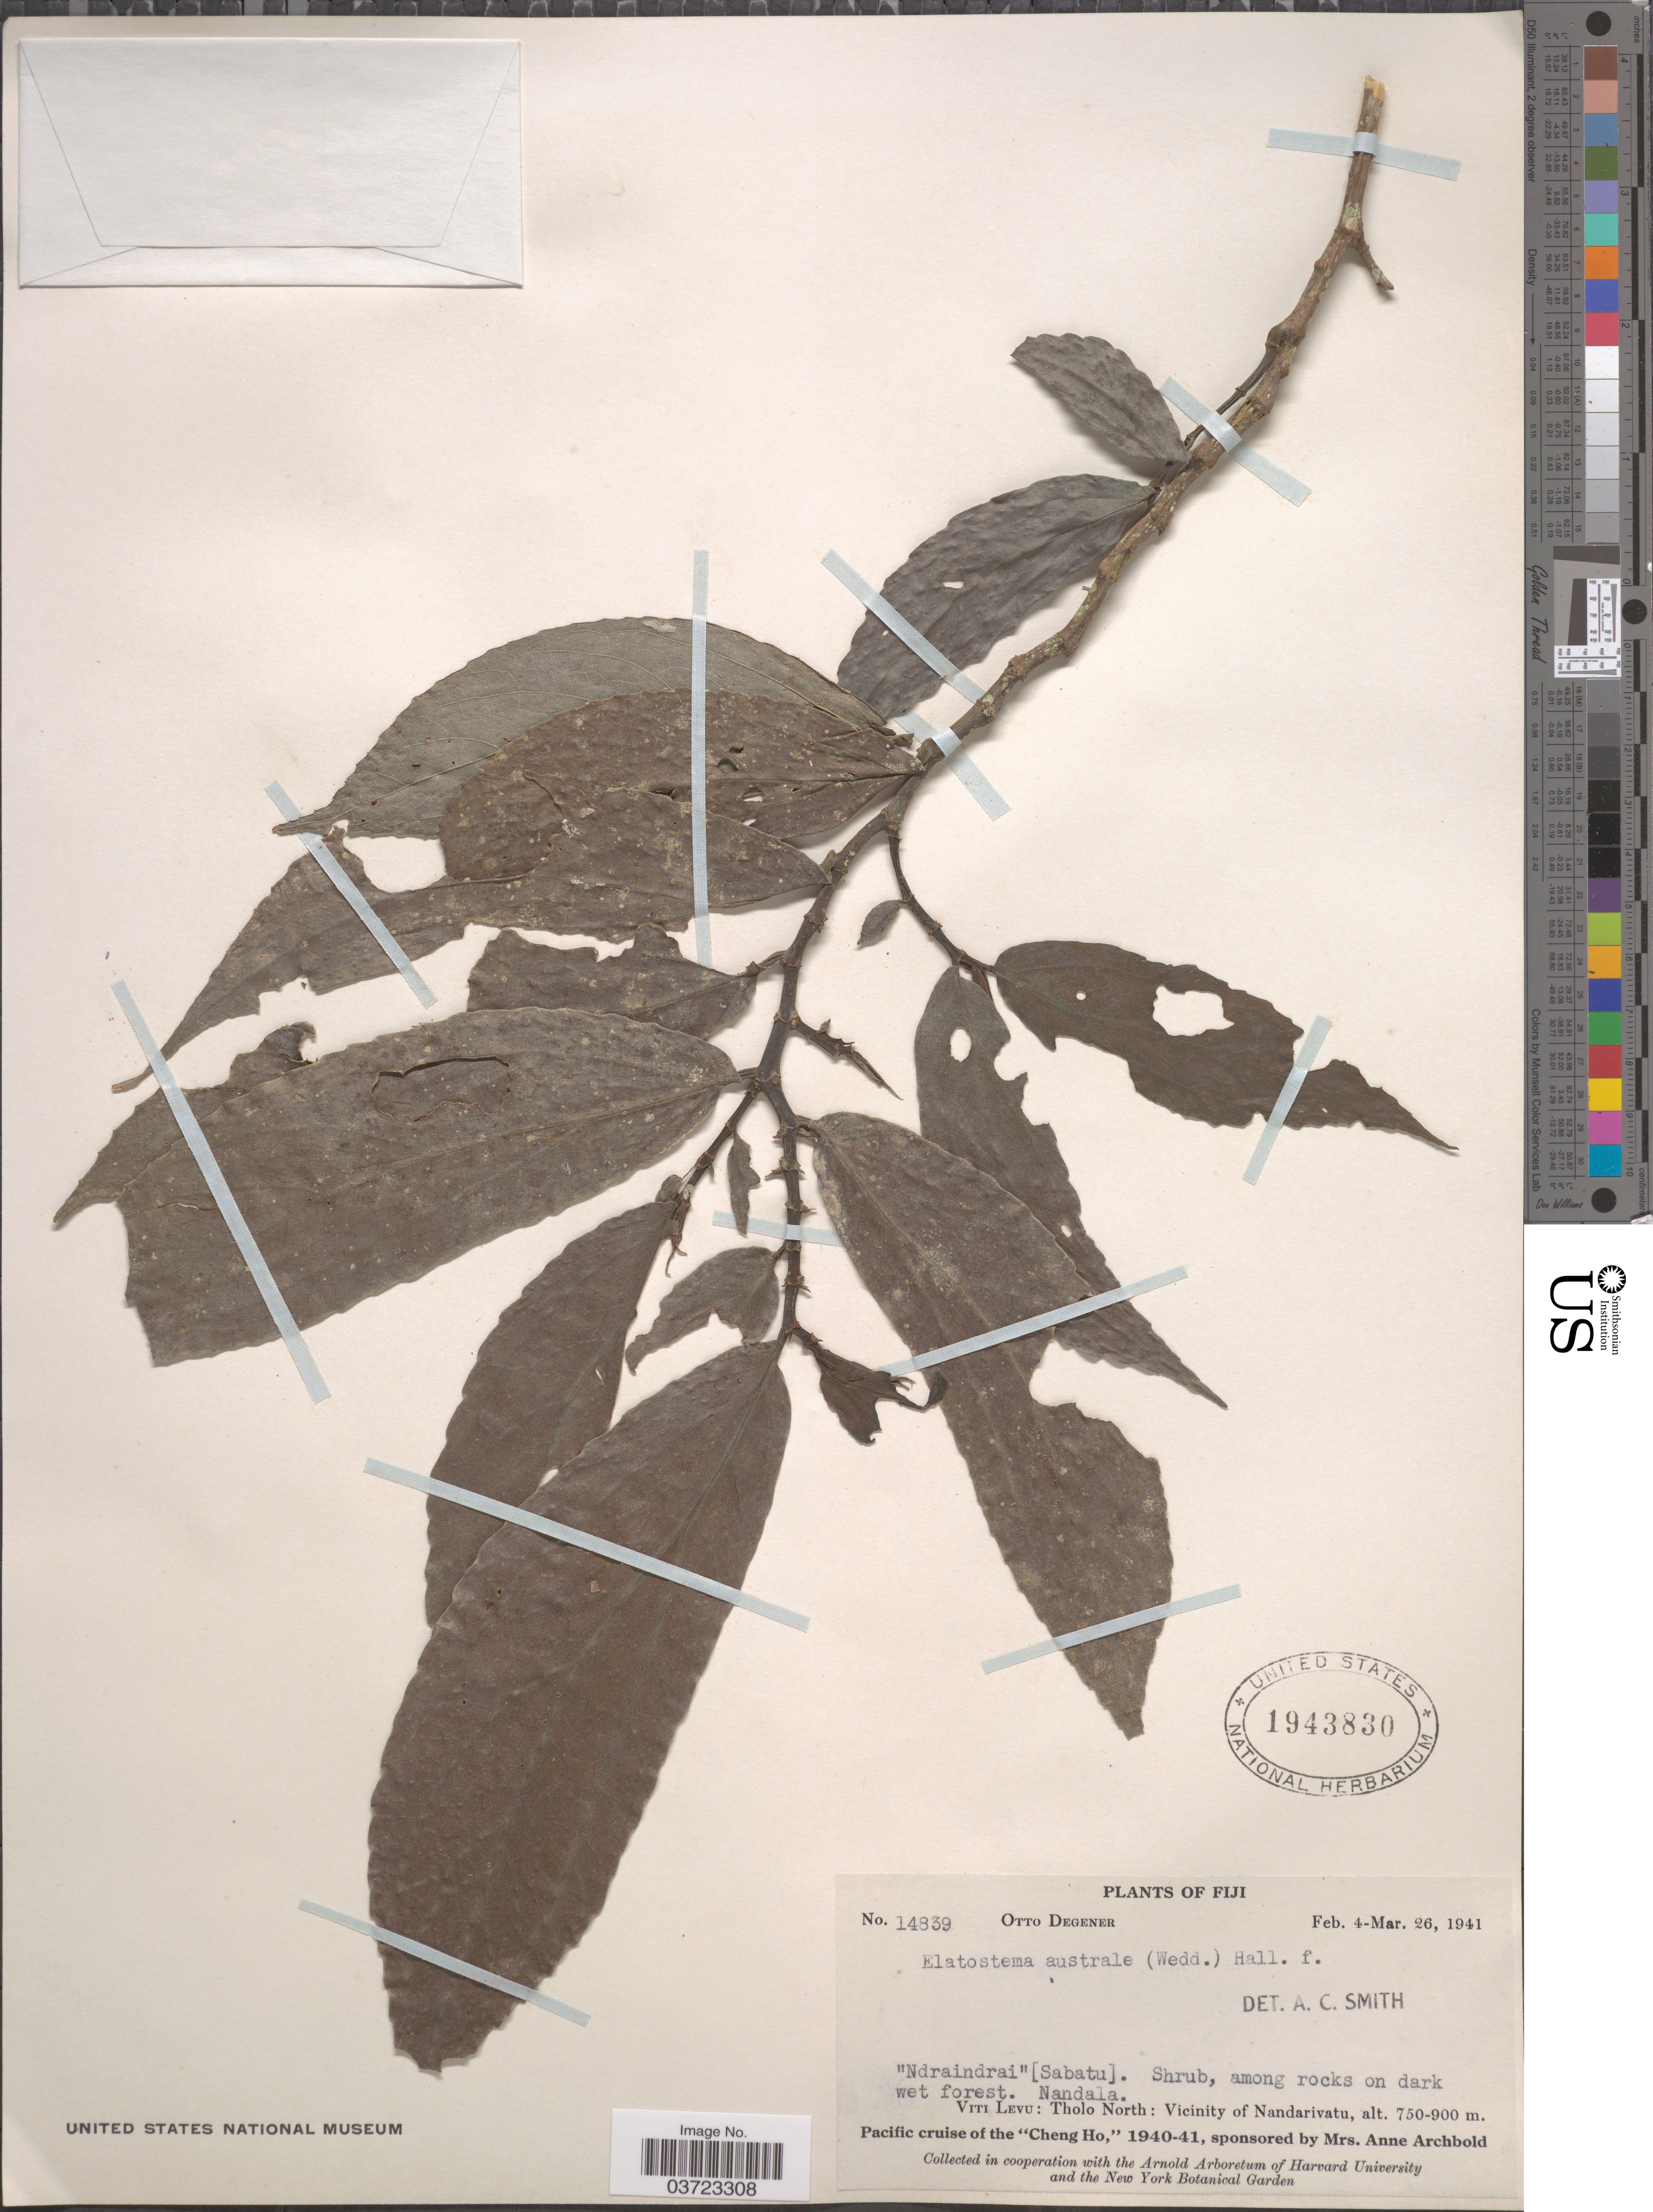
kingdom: Plantae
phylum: Tracheophyta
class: Magnoliopsida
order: Rosales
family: Urticaceae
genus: Elatostema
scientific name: Elatostema australe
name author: Hallier f.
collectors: O. Degener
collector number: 14839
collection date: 1941-02-04/1941-03-26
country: Fiji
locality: Nandala. Viti Levu: Tholo North: Vicinity of Nandarivatu.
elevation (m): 750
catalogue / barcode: US 1943830